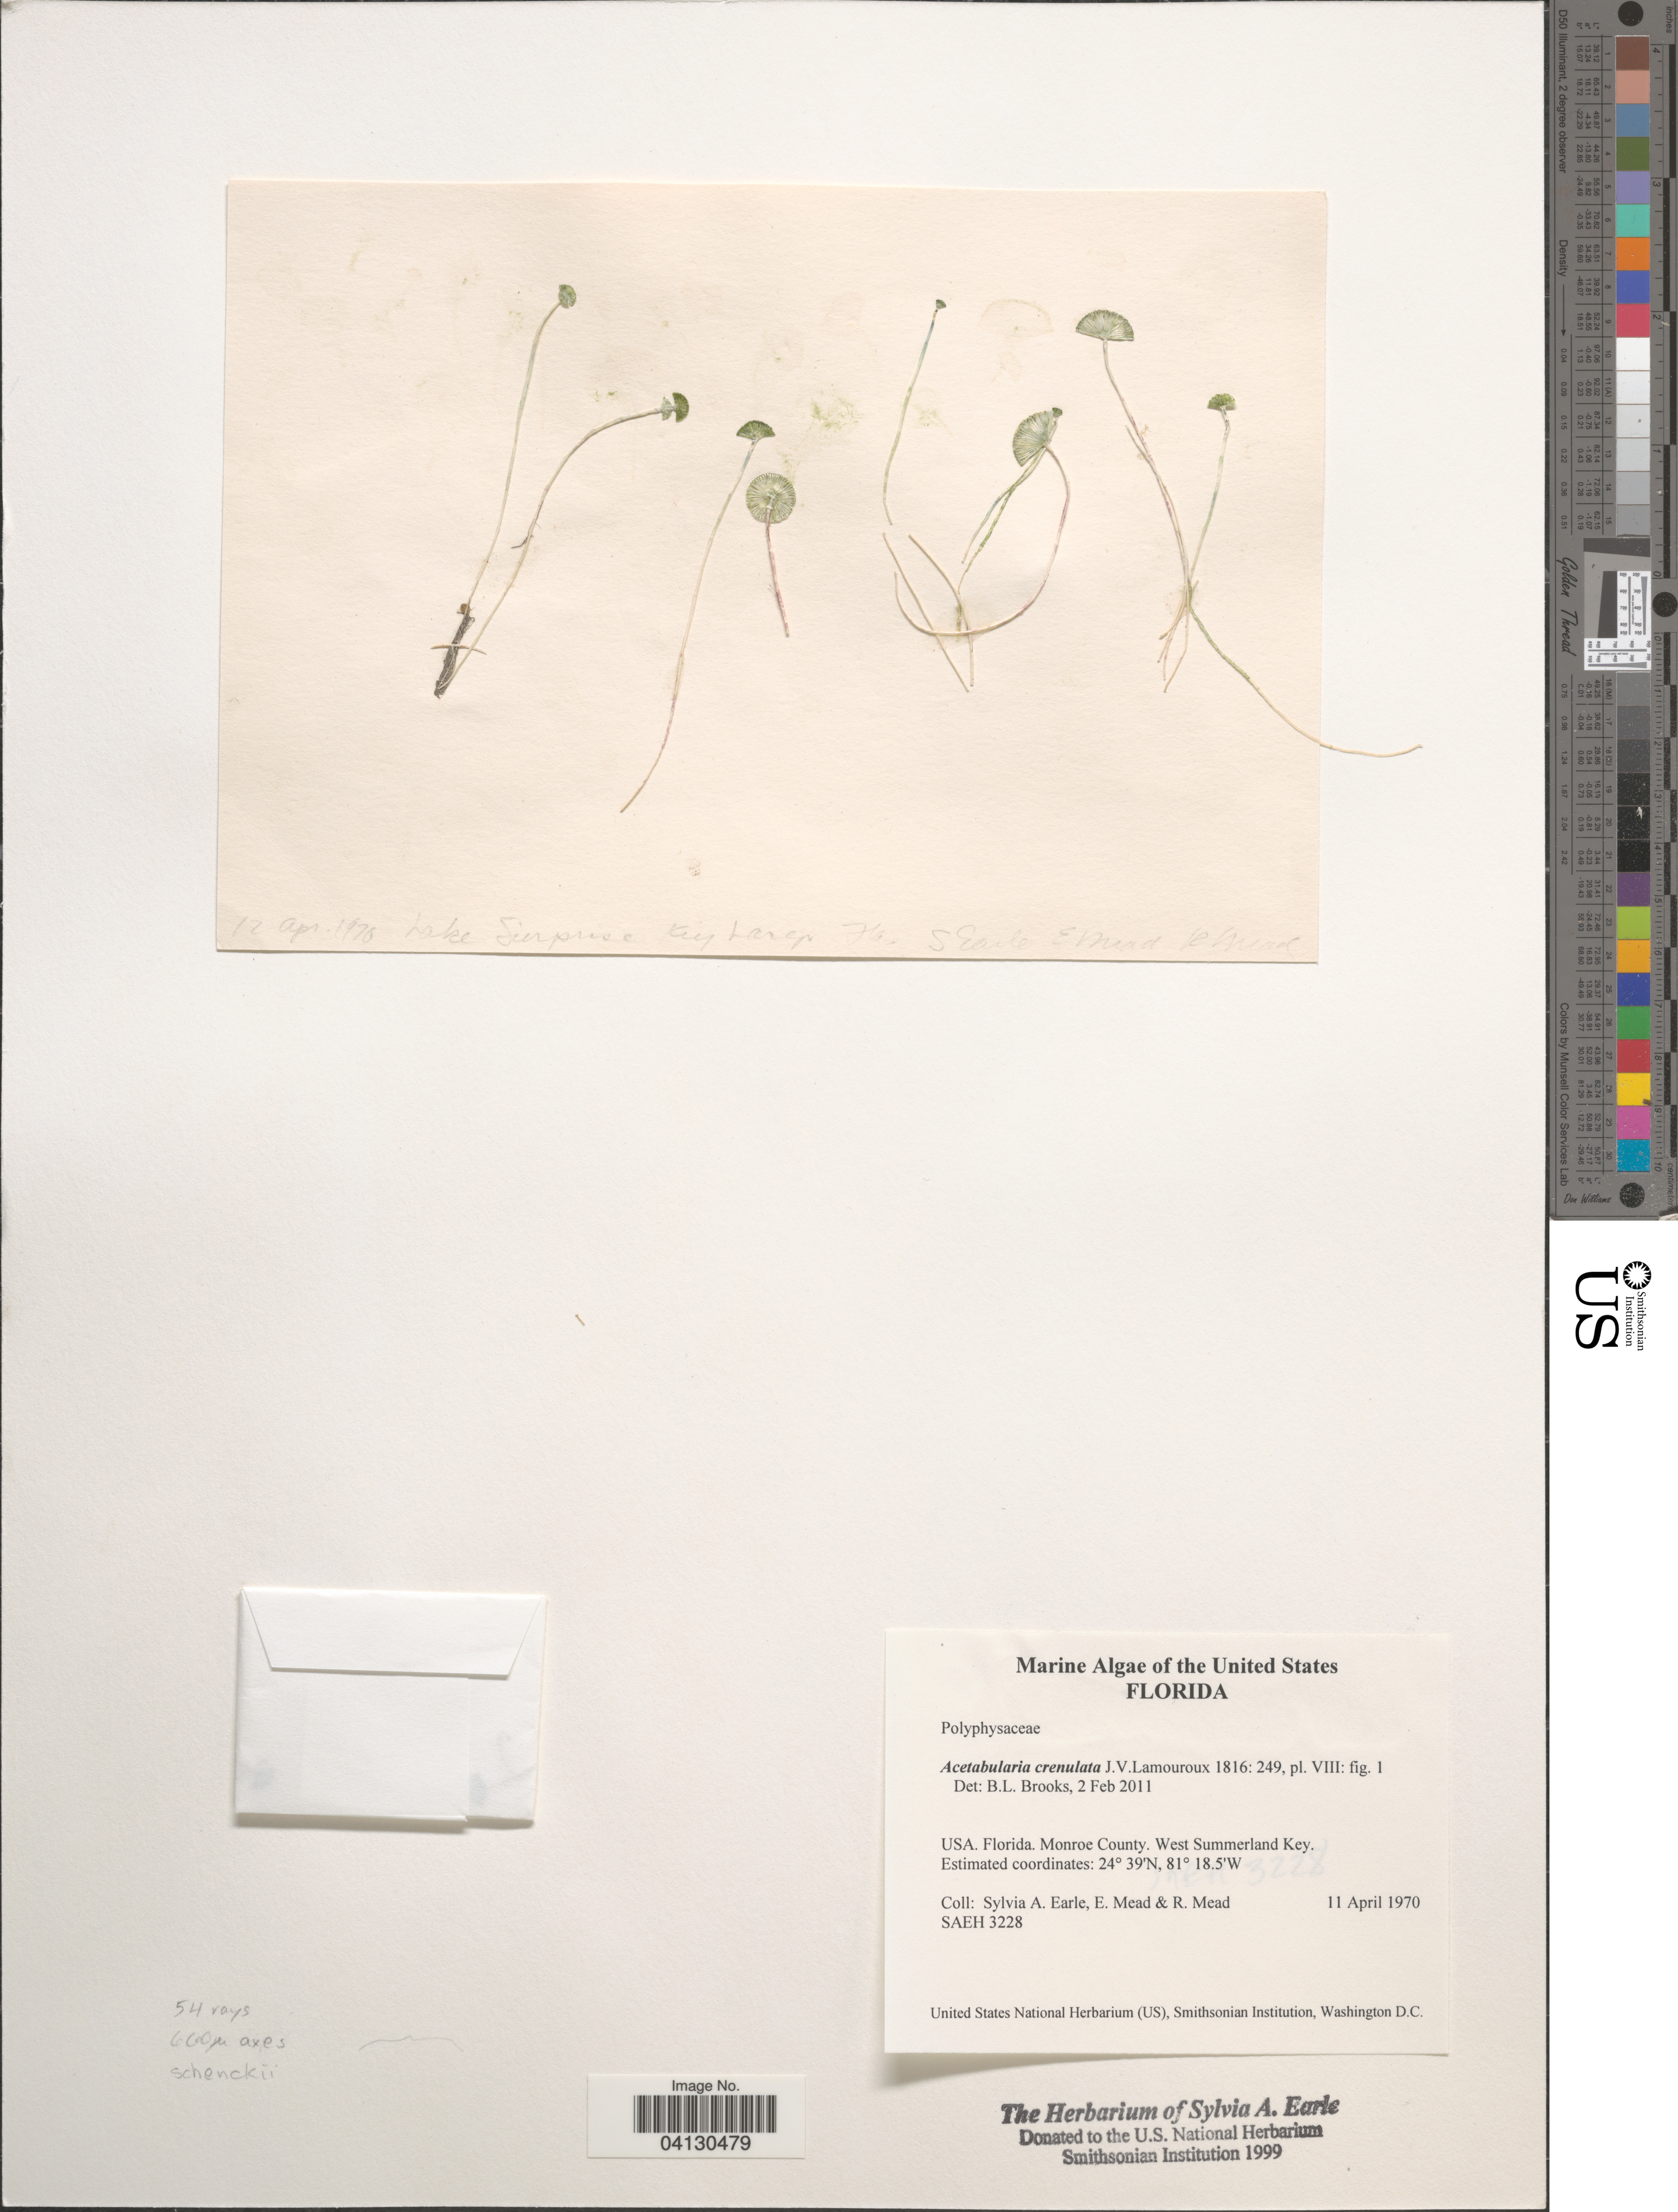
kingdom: Plantae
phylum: Chlorophyta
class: Ulvophyceae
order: Dasycladales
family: Polyphysaceae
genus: Acetabularia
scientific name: Acetabularia acetabulum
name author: J.V.Lamouroux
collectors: S. A. Earle, E. Mead & R. Mead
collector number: SAEH3228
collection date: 1970-04-11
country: United States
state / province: Florida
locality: Monroe County. West Summerland Key.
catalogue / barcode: US 329193